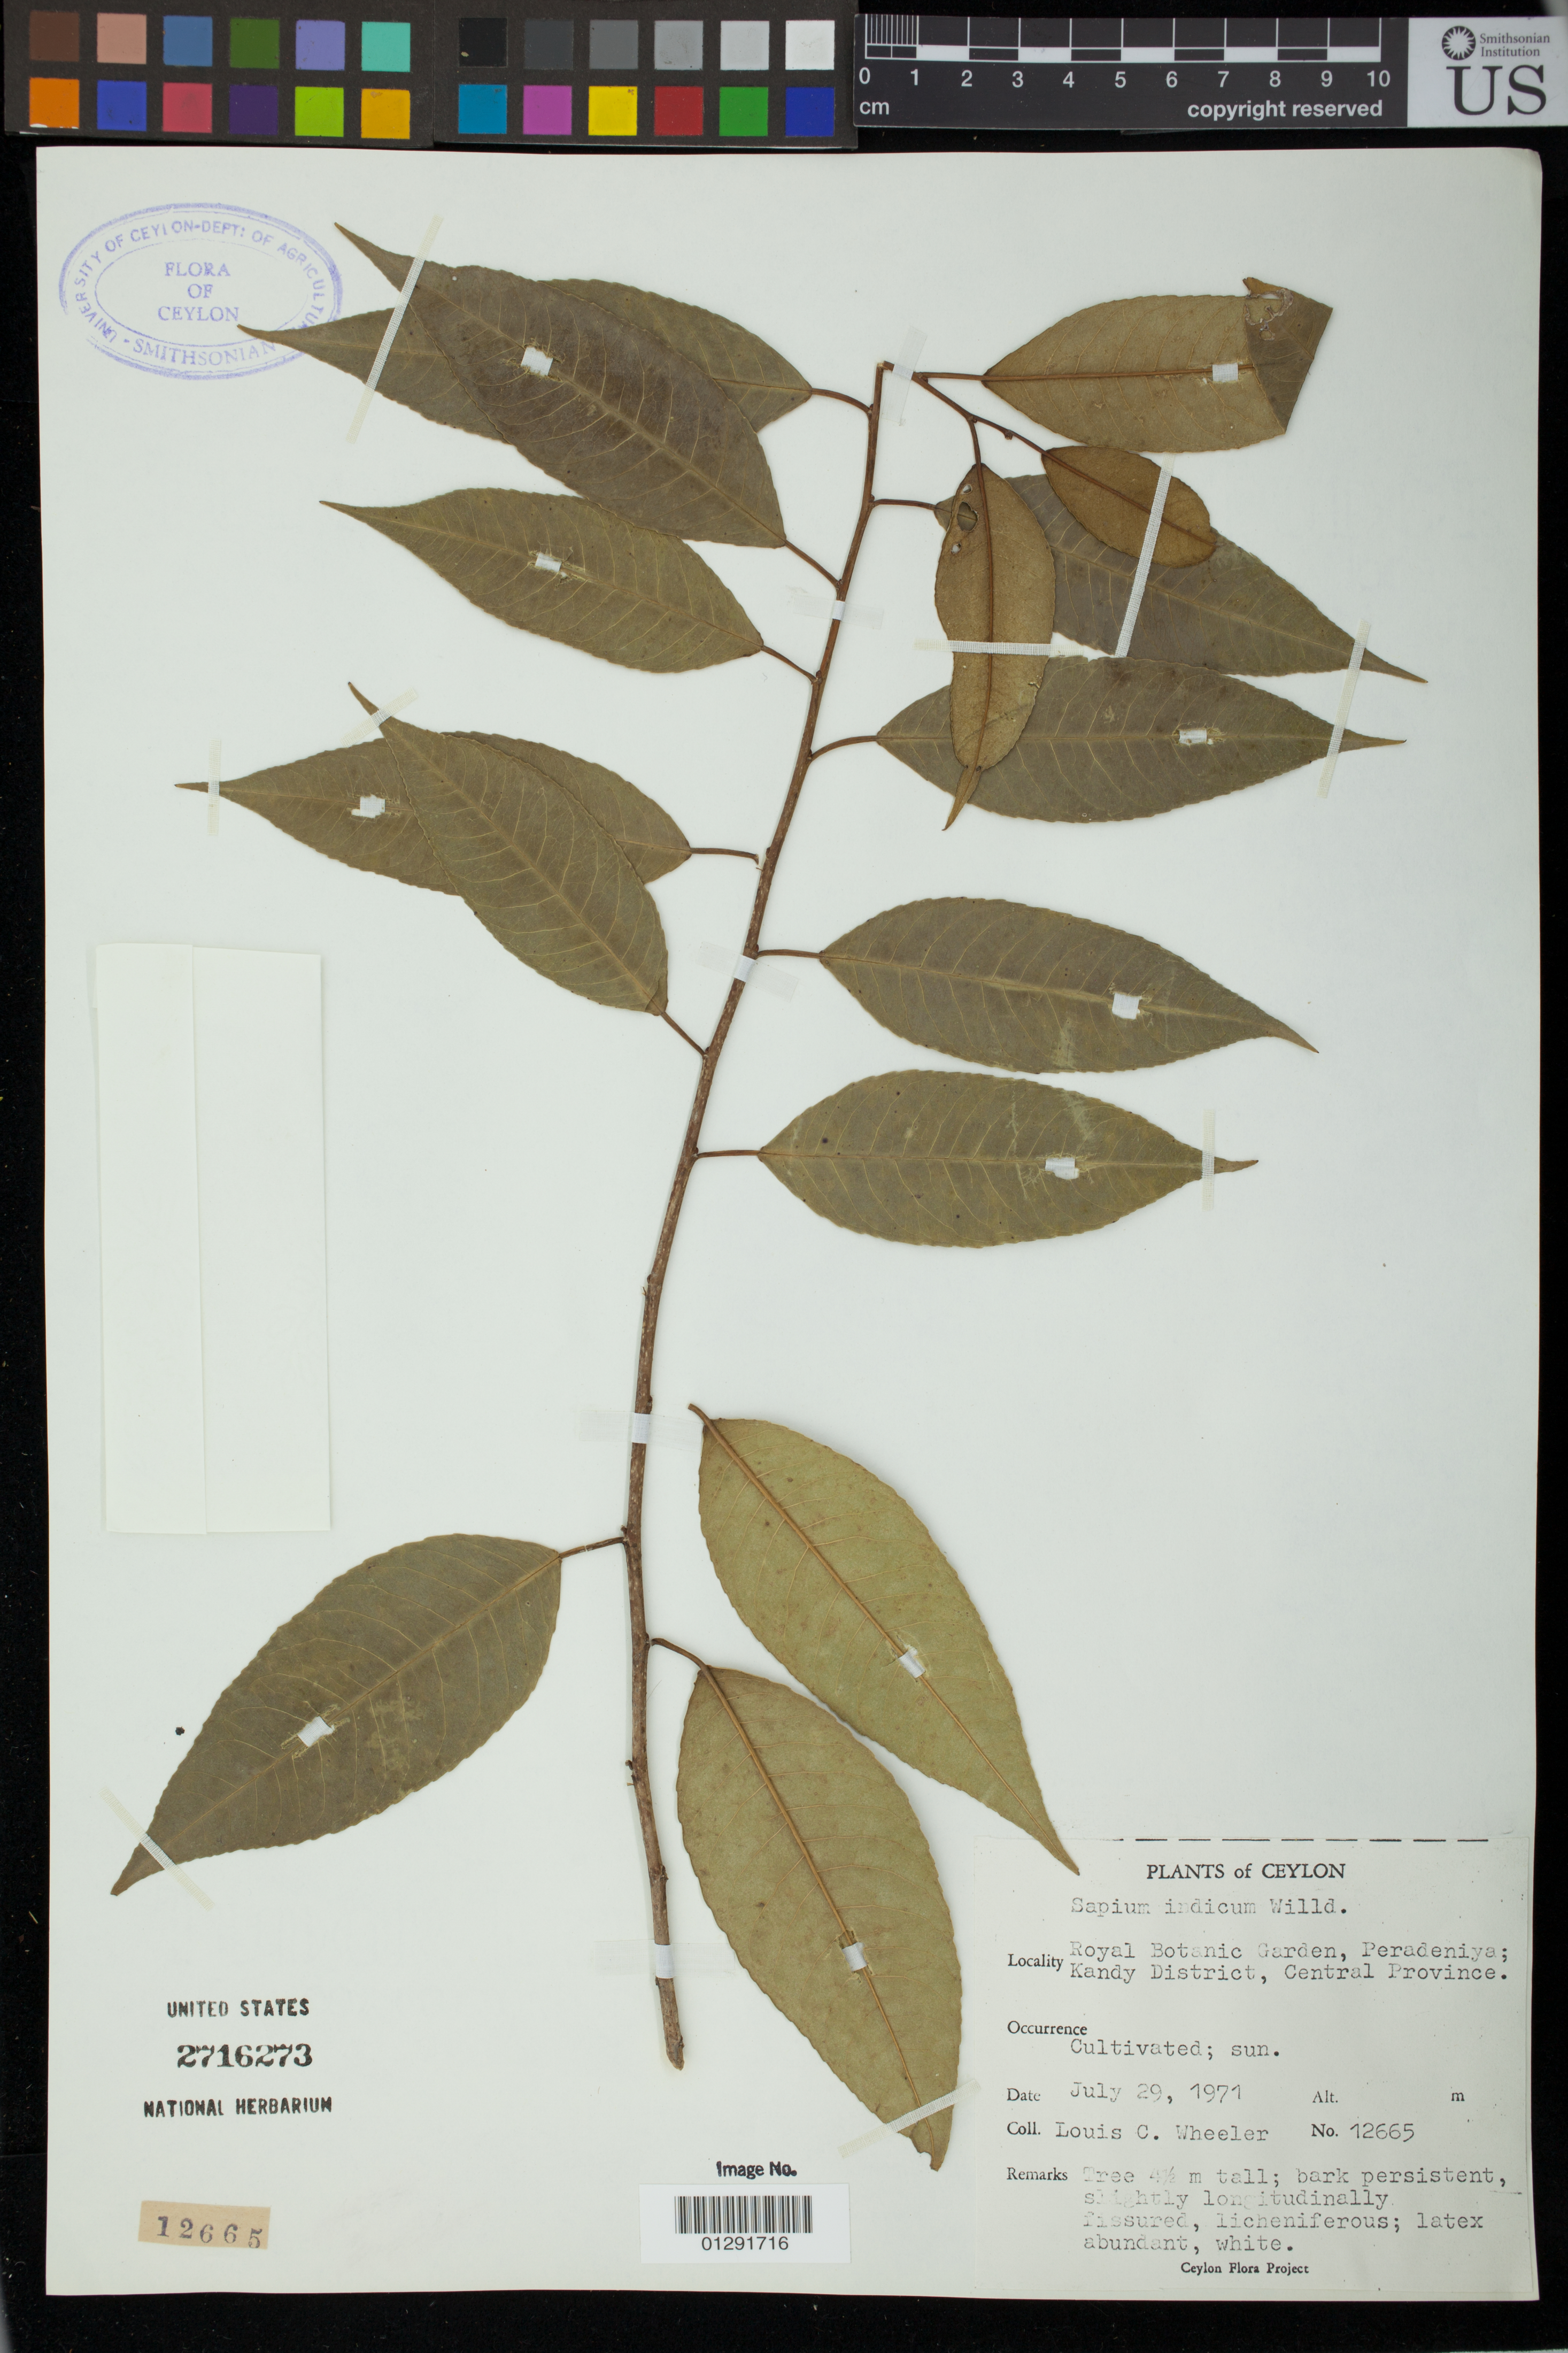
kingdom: Plantae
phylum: Tracheophyta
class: Magnoliopsida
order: Malpighiales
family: Euphorbiaceae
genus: Sapium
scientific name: Sapium indicum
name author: Willd.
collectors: L. C. Wheeler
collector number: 12665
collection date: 1971-07-29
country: Sri Lanka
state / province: Central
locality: Royal Botanic Garden, Peradeniya; Kandy District, Central Province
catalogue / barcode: US 2716273